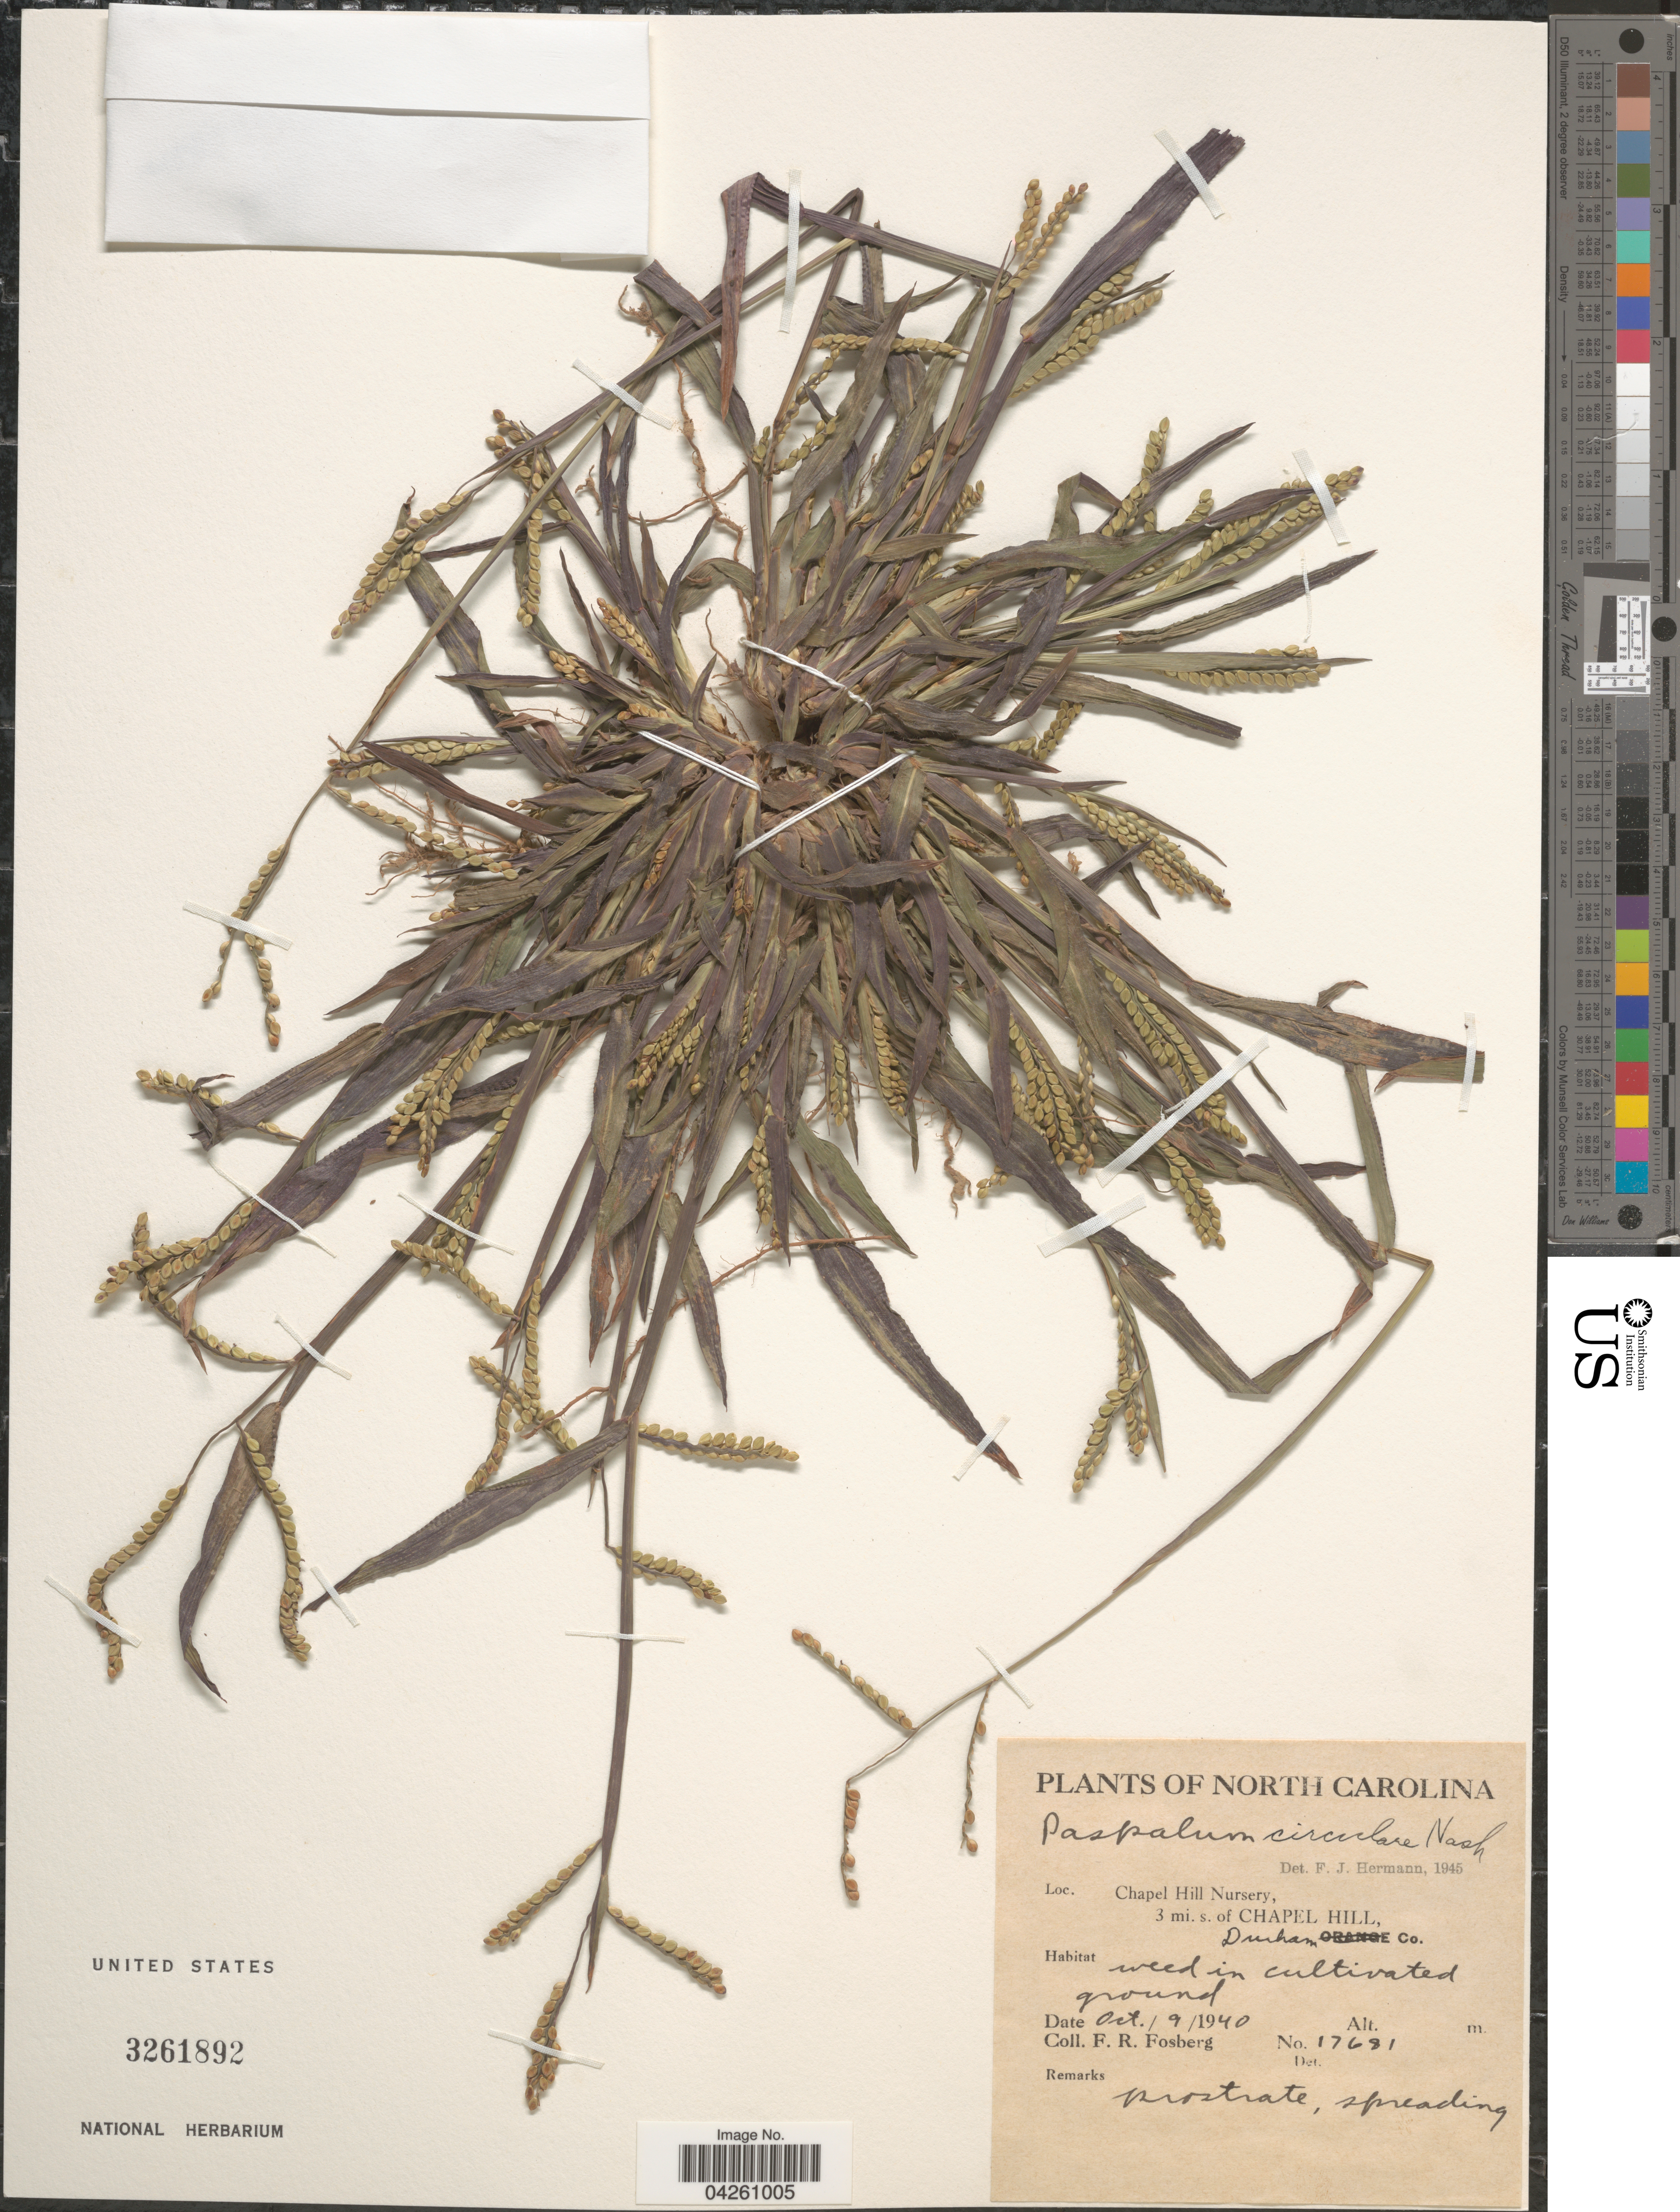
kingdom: Plantae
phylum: Tracheophyta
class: Liliopsida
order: Poales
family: Poaceae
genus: Paspalum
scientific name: Paspalum circulare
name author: Nash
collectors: F. R. Fosberg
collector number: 17681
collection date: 1940-10-09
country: United States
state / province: North Carolina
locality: Chapel Hill Nursery, 3 mi. s. of Chapel Hill. Durham Co.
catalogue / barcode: US 3261892